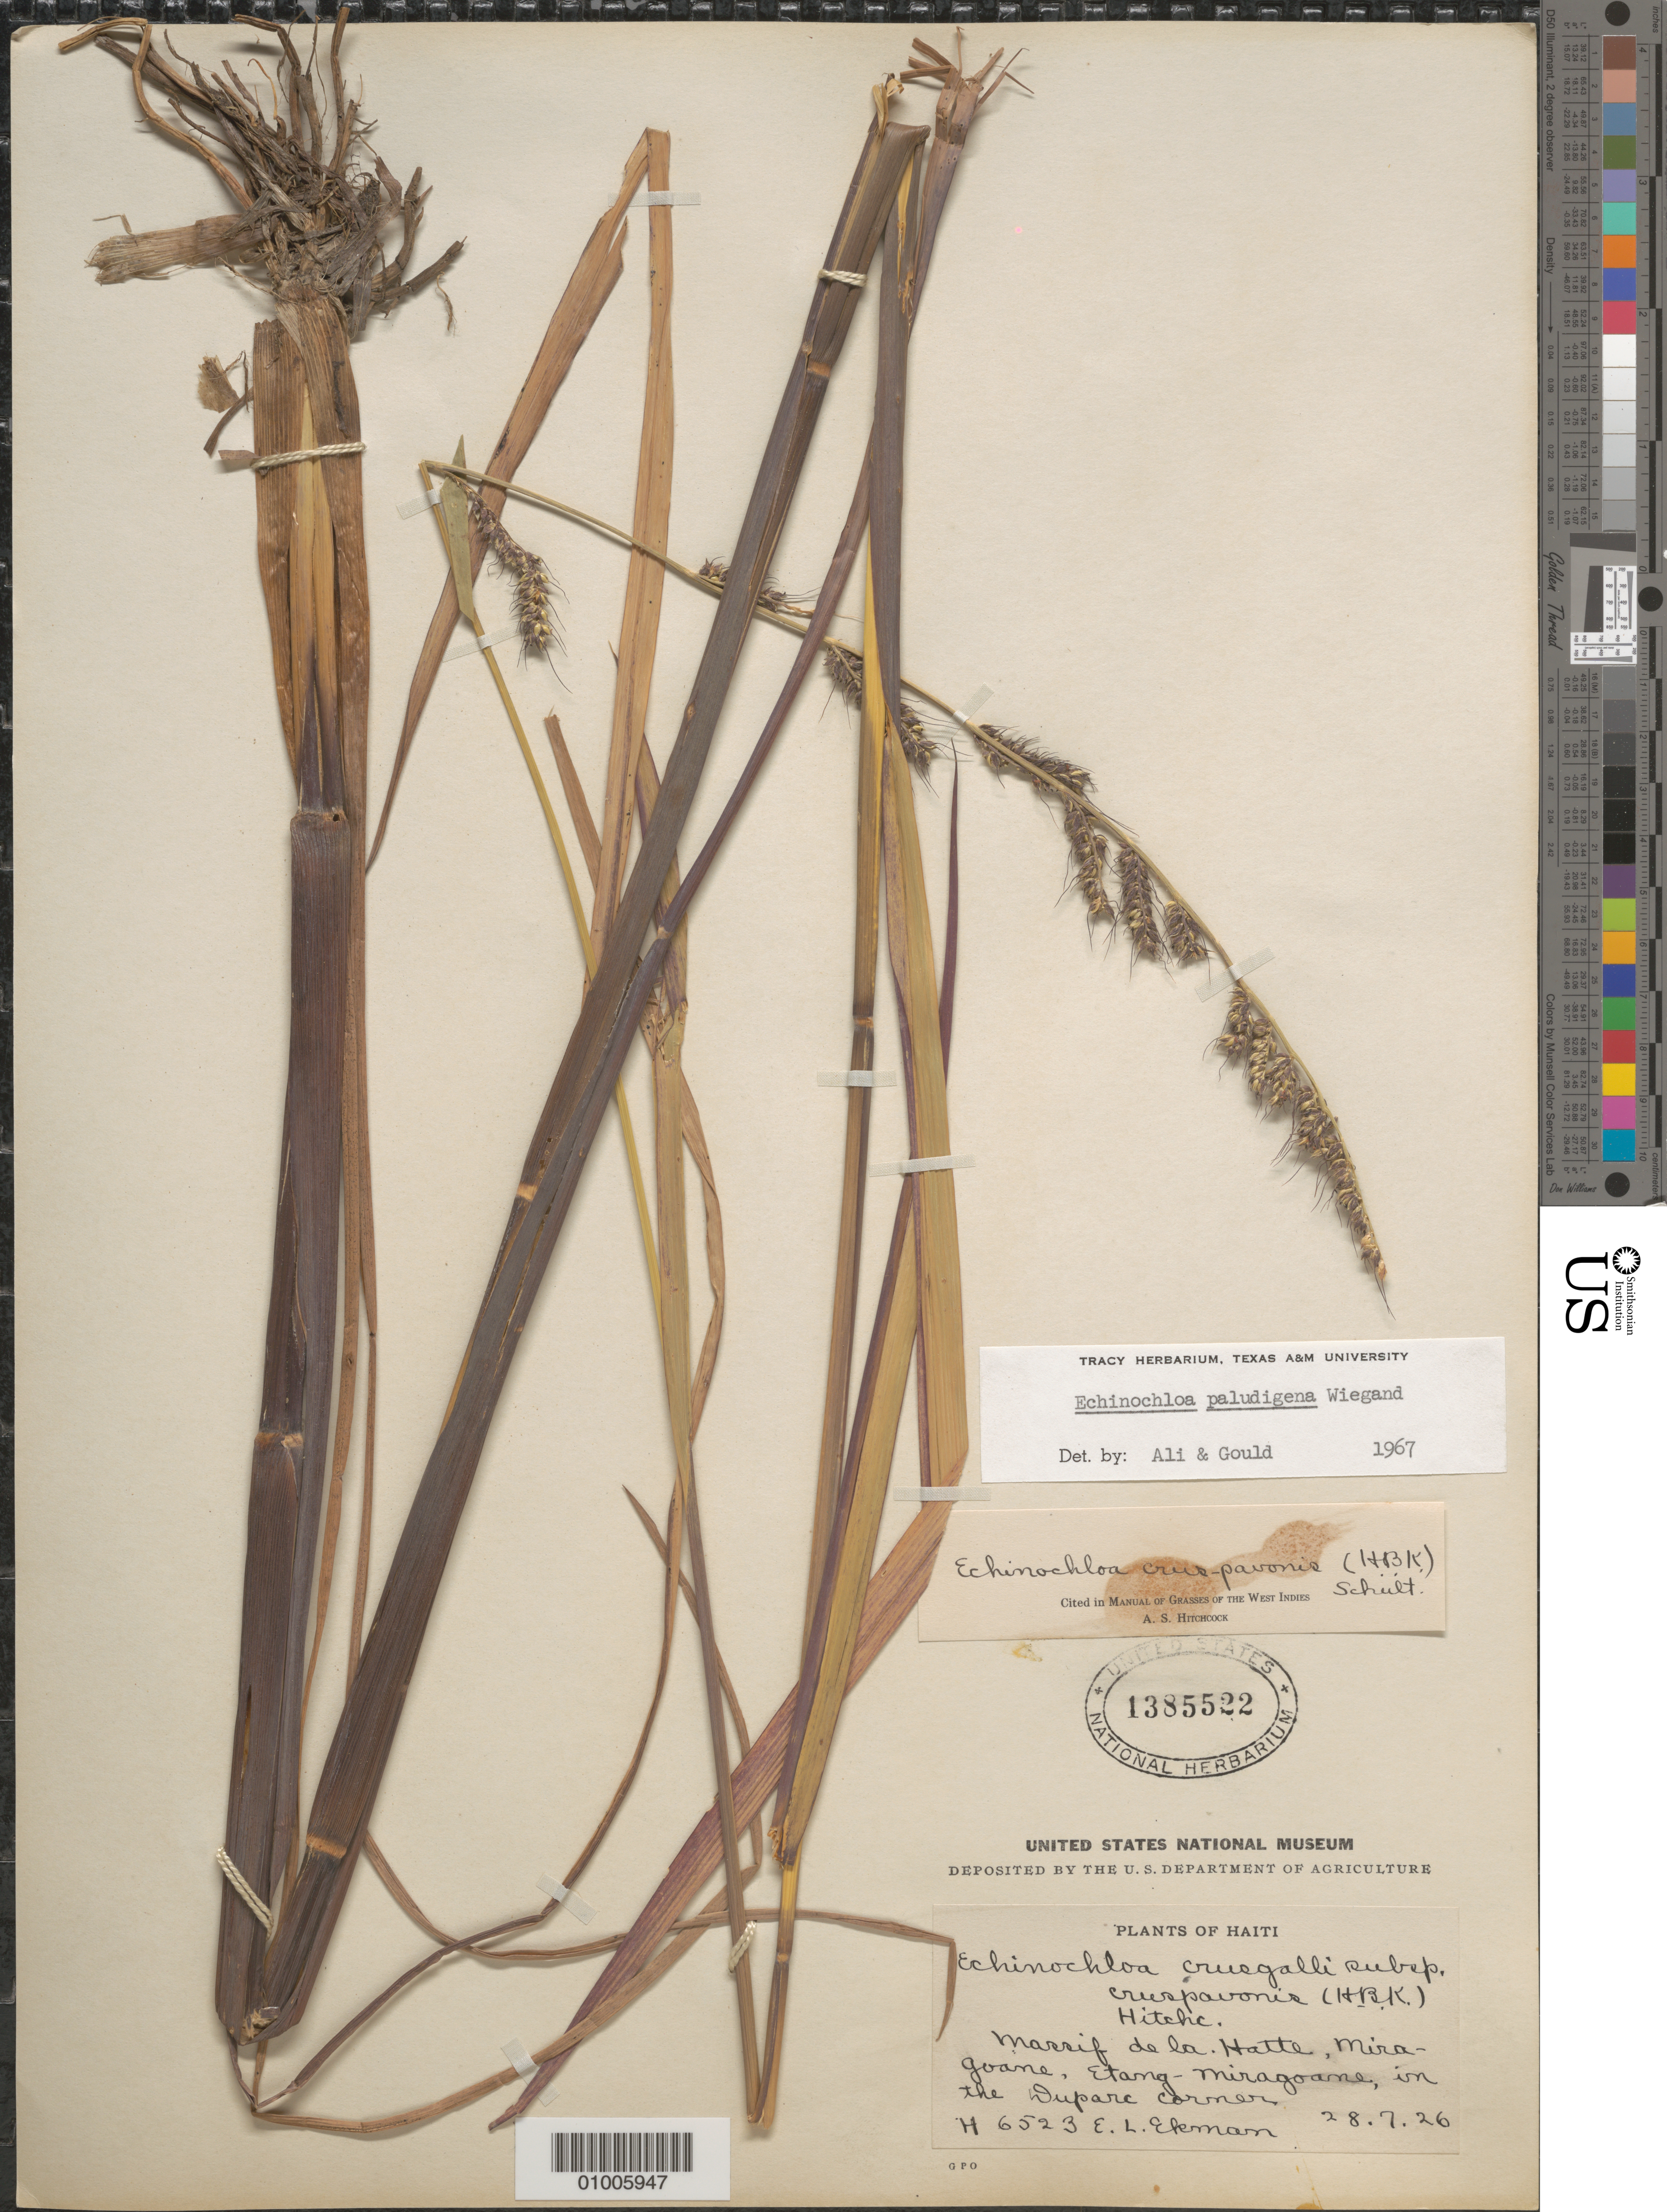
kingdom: Plantae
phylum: Tracheophyta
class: Liliopsida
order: Poales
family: Poaceae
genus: Echinochloa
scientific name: Echinochloa crus-galli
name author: (L.) P. Beauv.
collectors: E. L. Ekman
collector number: H 6523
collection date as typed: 28 Jul 1926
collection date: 1926-07-28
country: Haiti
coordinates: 0 N, 0 E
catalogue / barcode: US 1385522